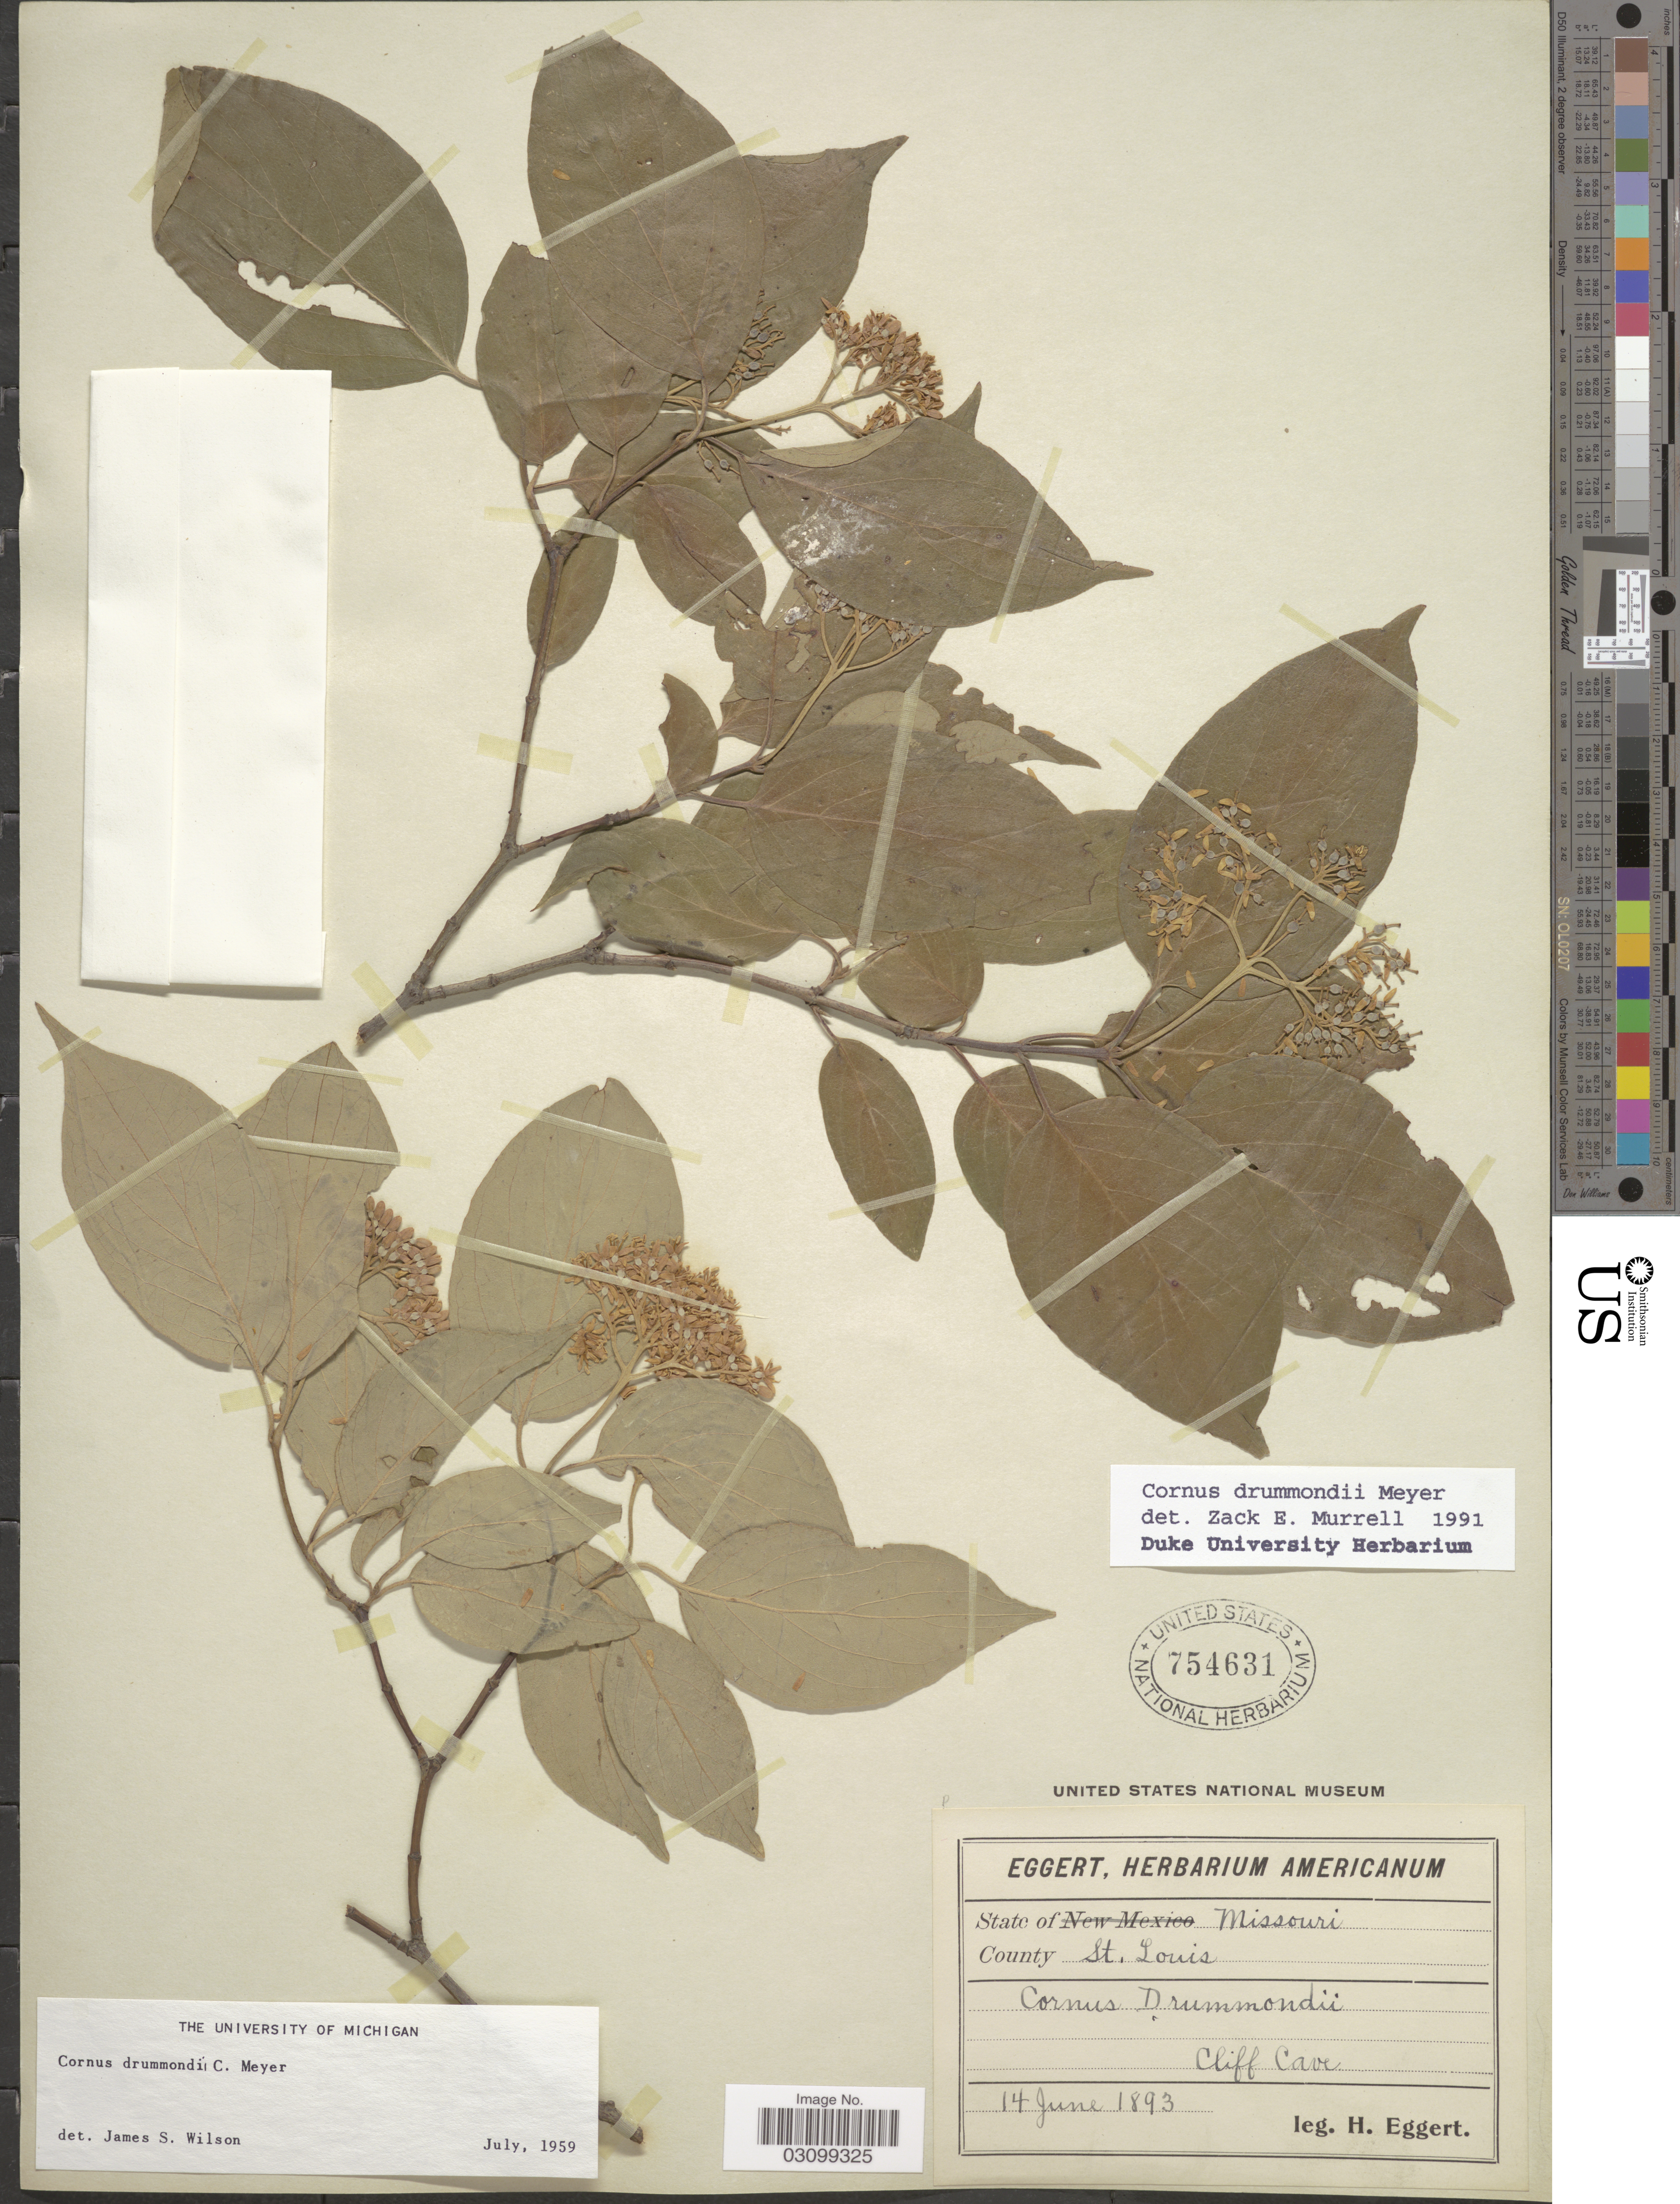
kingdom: Plantae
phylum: Tracheophyta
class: Magnoliopsida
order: Cornales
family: Cornaceae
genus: Cornus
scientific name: Cornus drummondii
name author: C.A. Mey.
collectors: H. Eggert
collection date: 1893-06-14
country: United States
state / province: Missouri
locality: County St. Louis. Cliff Cave.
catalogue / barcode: US 754631